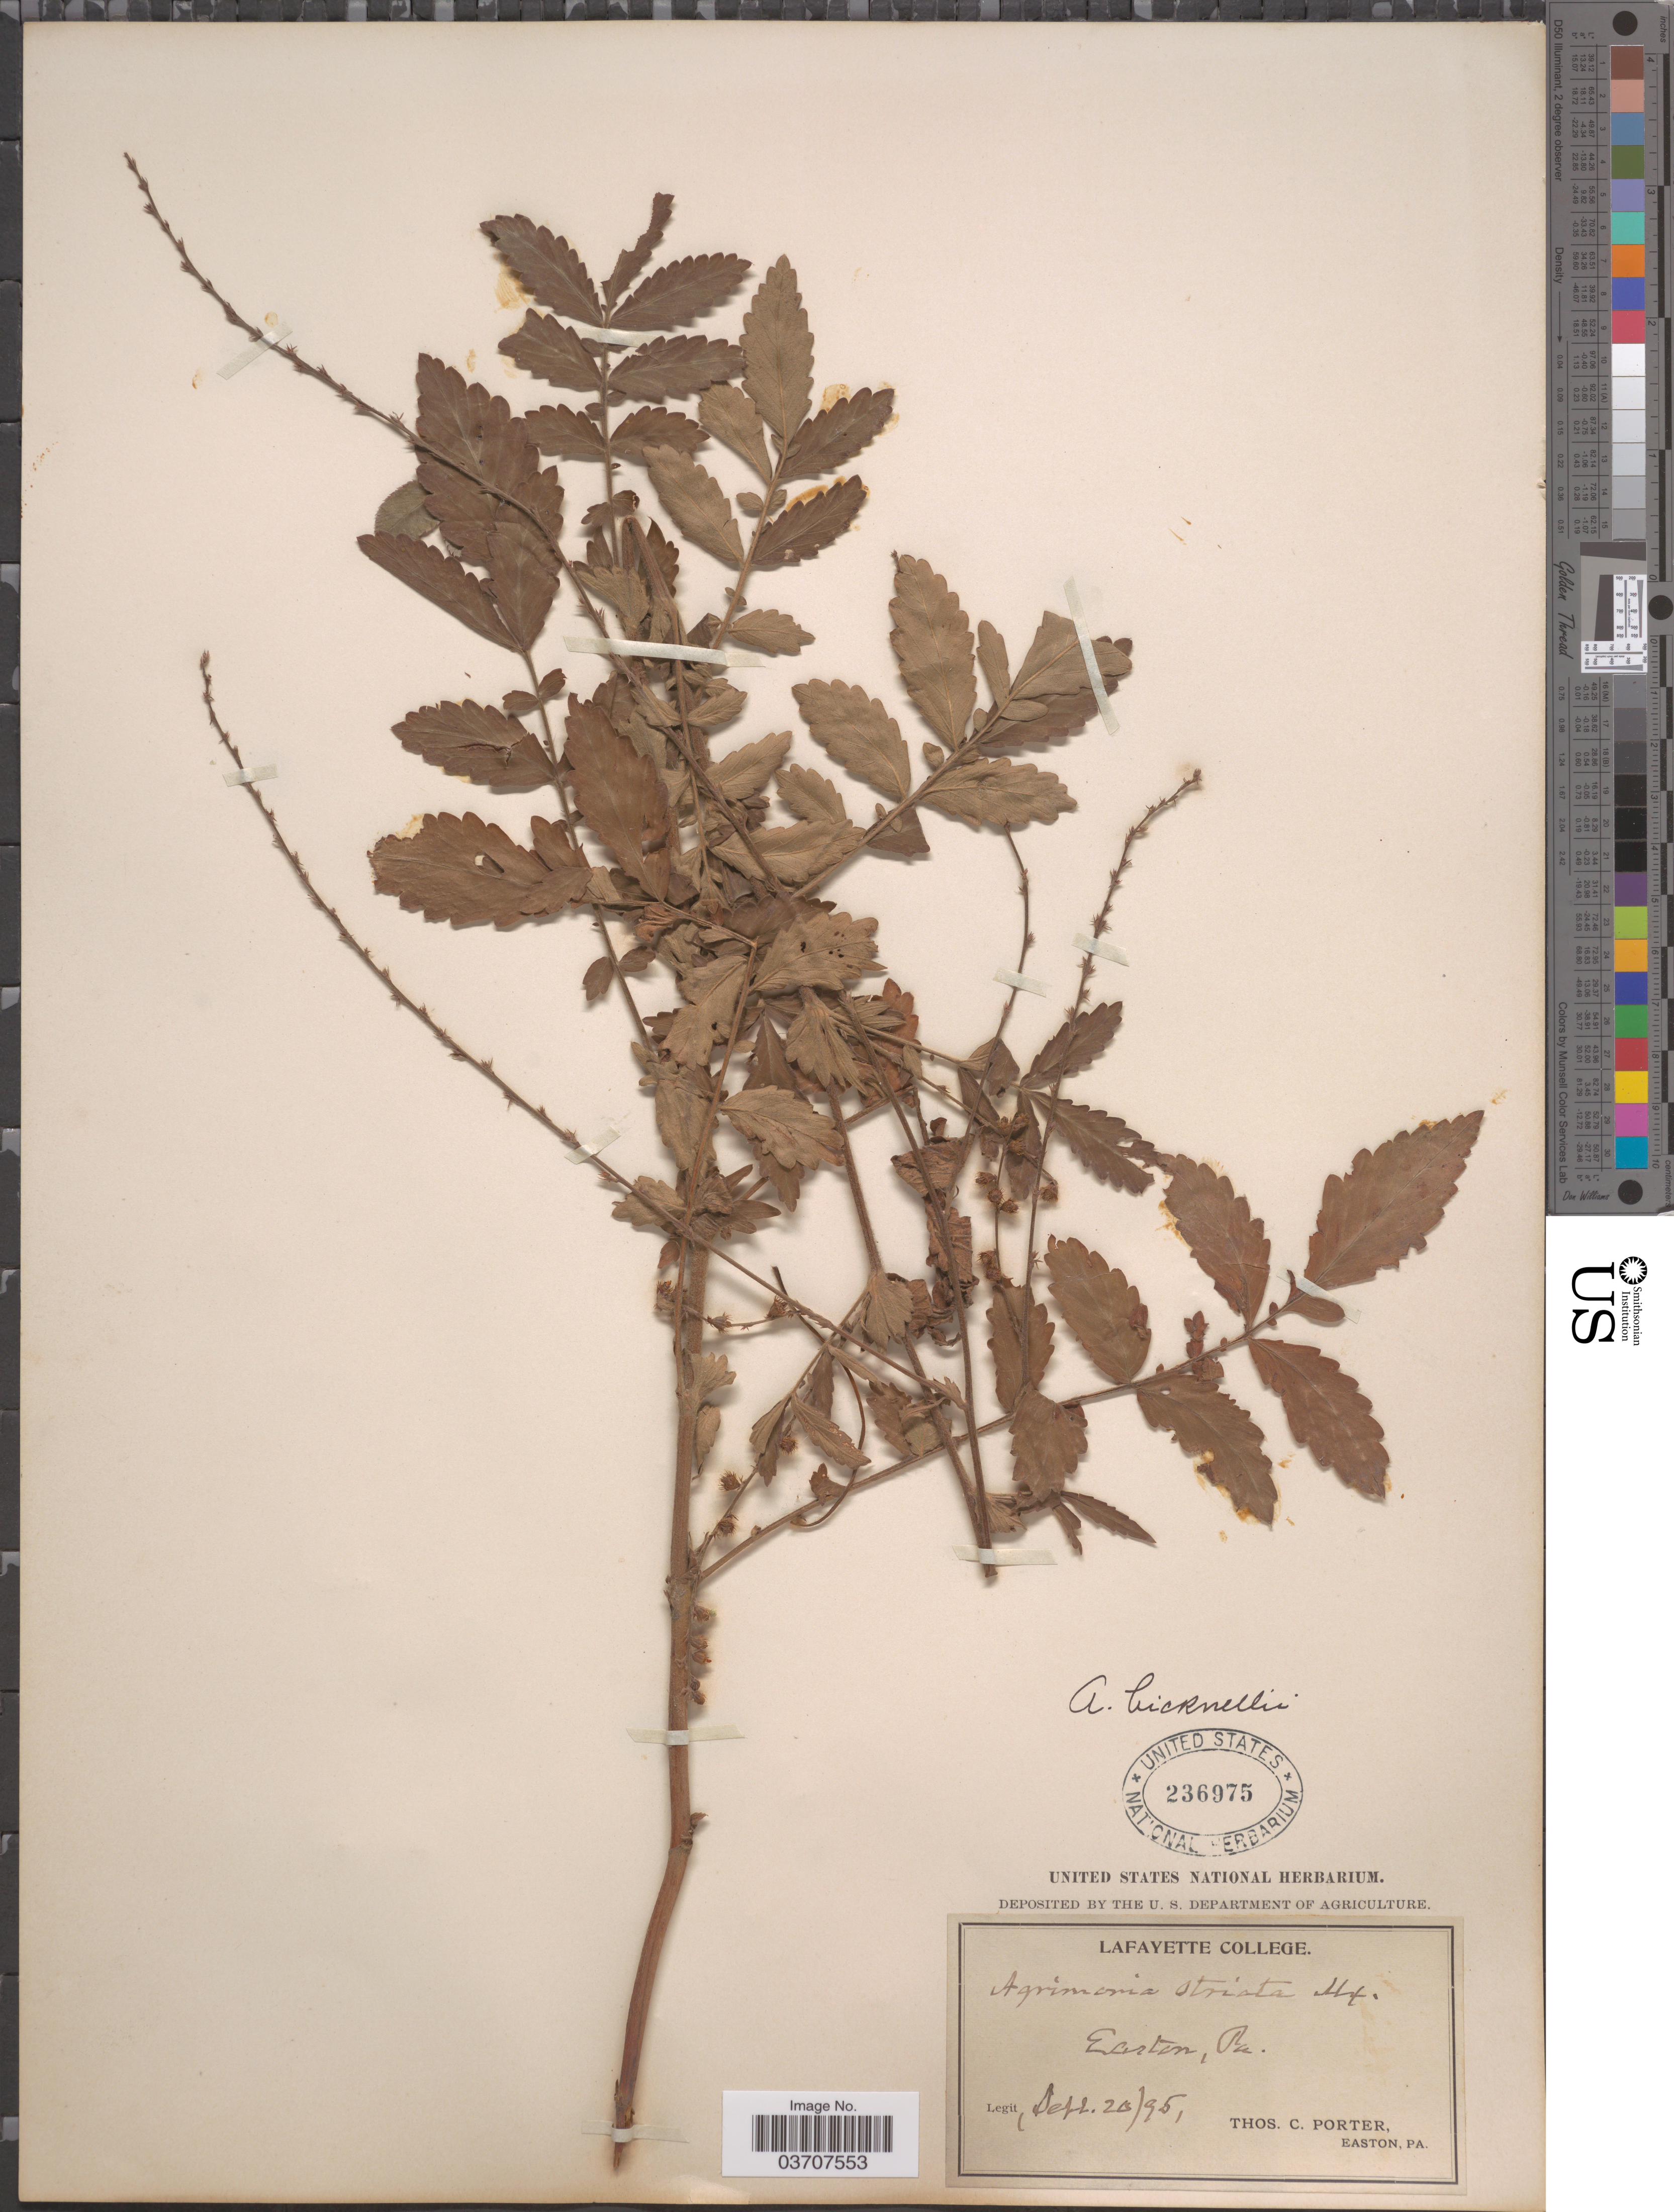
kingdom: Plantae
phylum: Tracheophyta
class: Magnoliopsida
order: Rosales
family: Rosaceae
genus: Agrimonia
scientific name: Agrimonia bicknellii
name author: (Kearney) Rydb.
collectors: T. Porter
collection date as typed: Transcribed d/m/y: 20/9/95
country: United States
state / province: Pennsylvania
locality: Easton.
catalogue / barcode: US 236975